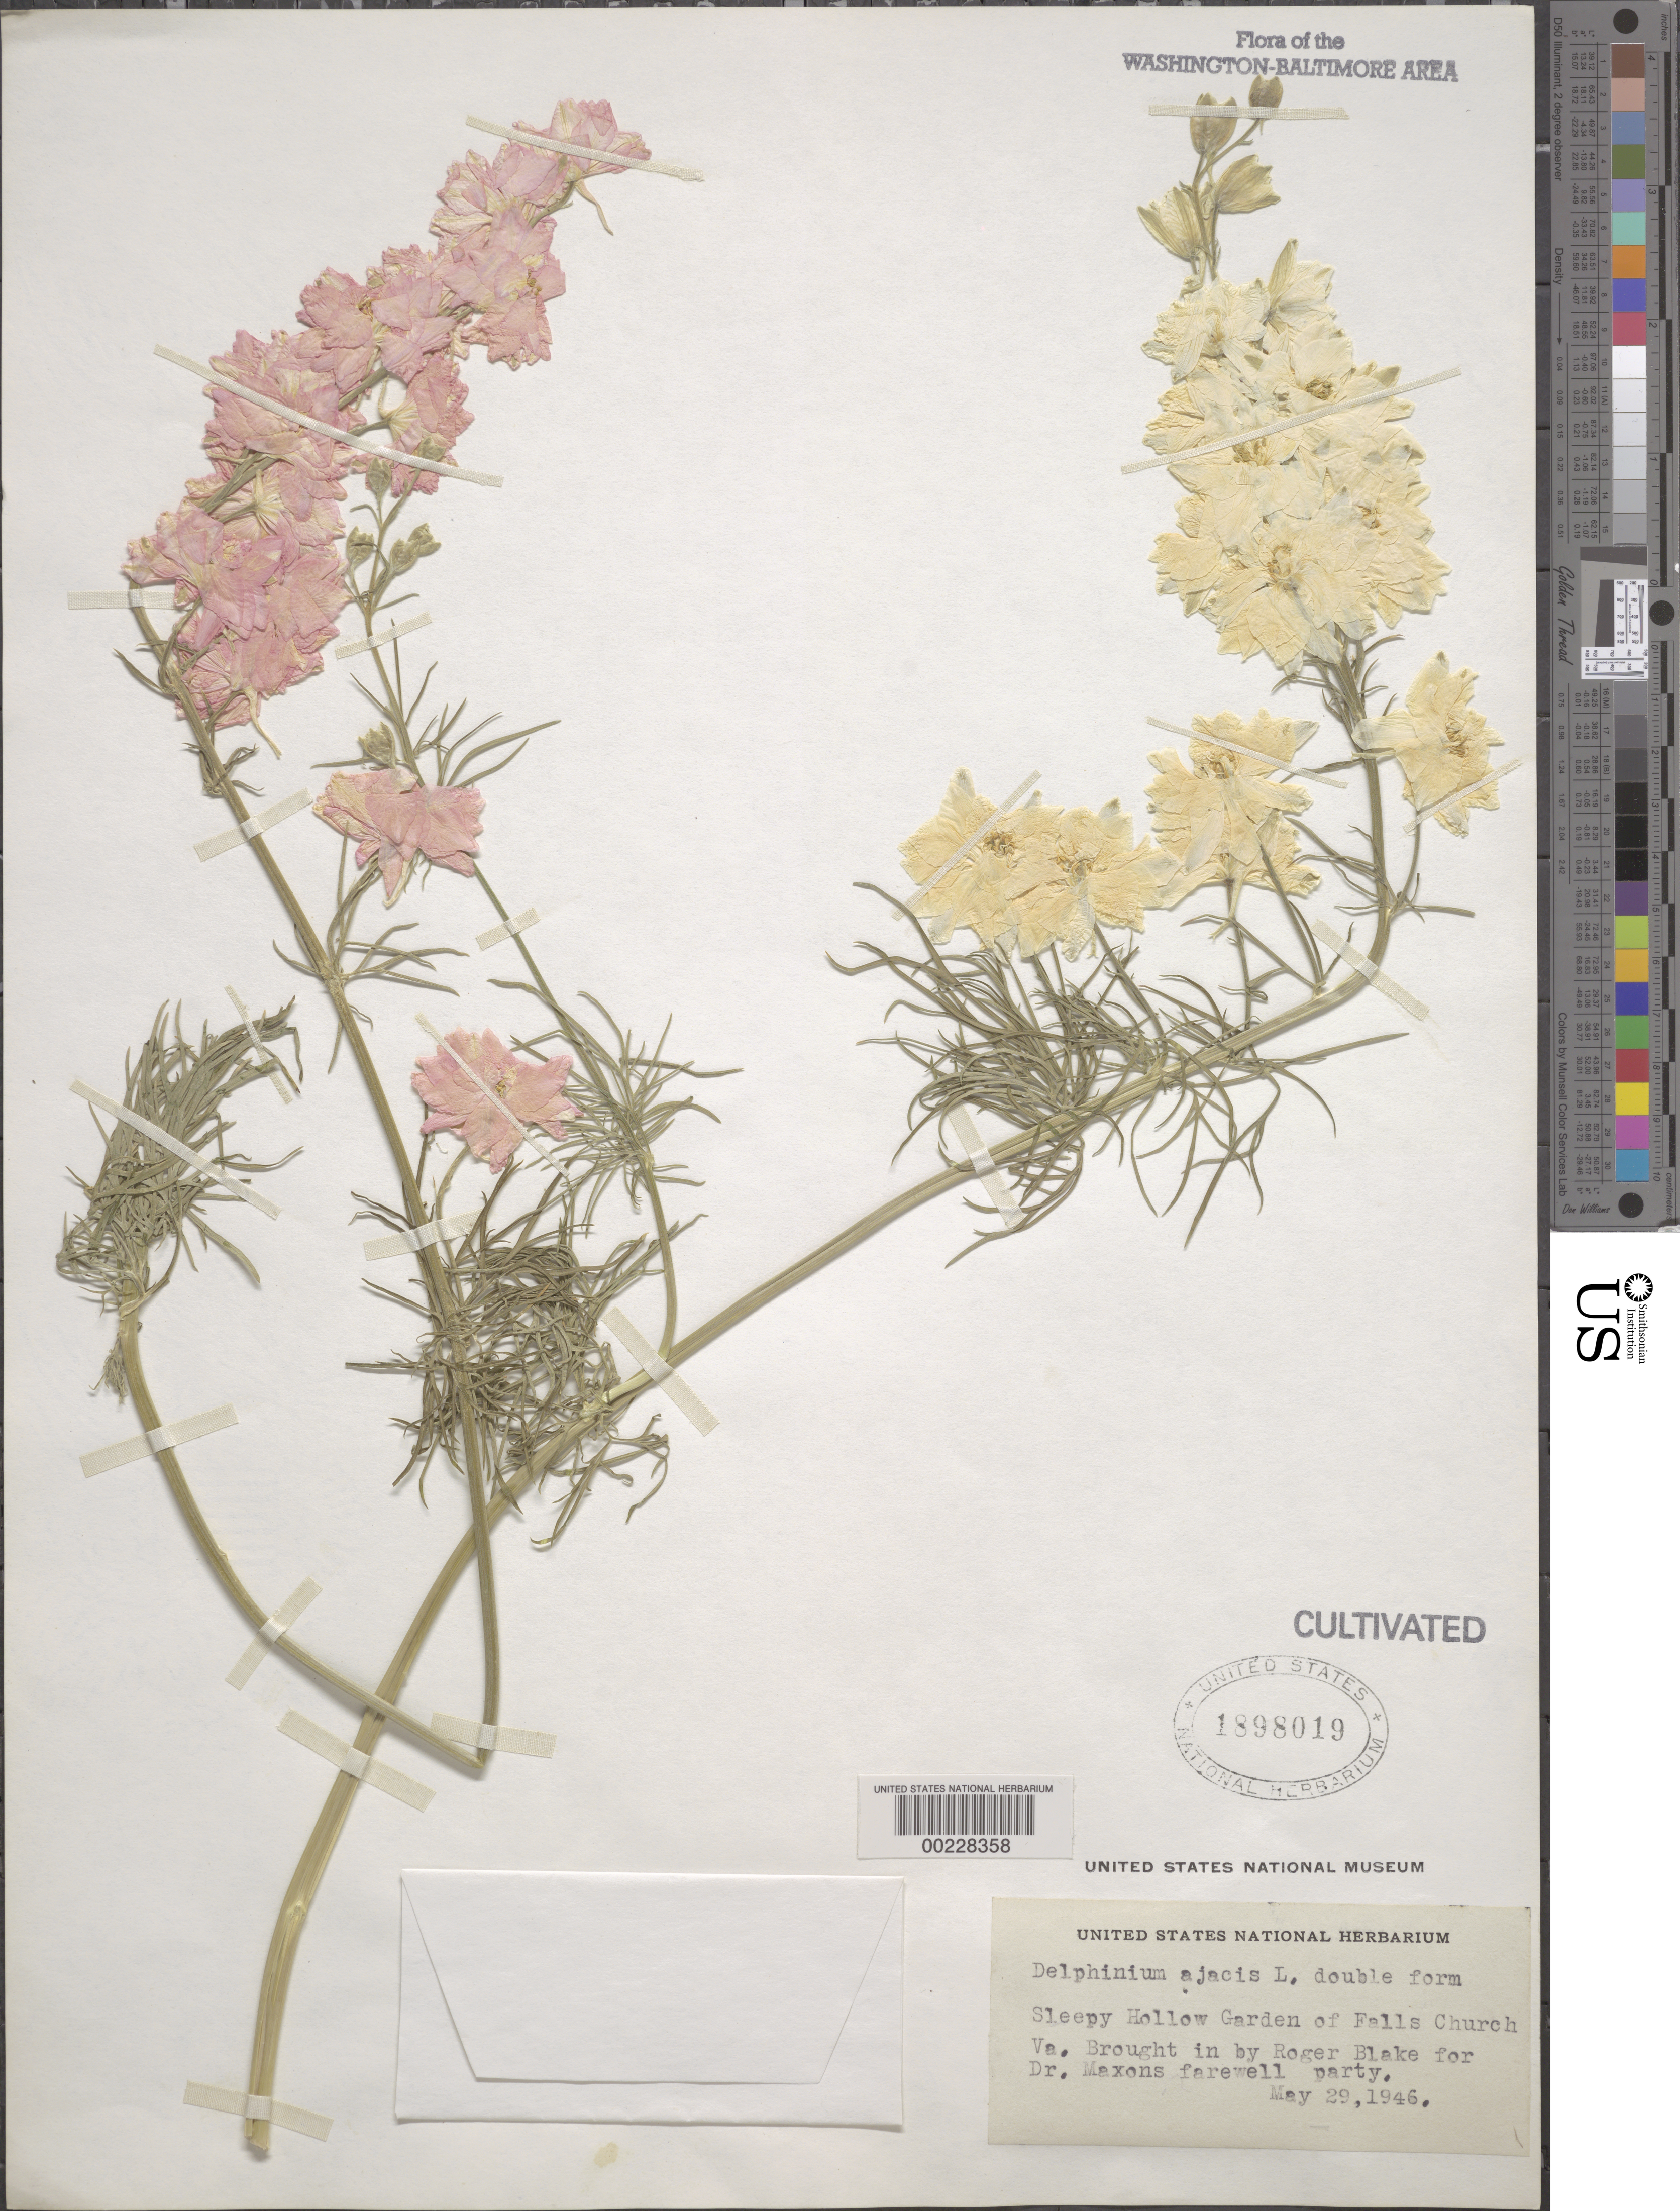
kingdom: Plantae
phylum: Tracheophyta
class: Magnoliopsida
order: Ranunculales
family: Ranunculaceae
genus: Delphinium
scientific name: Delphinium ajacis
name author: L.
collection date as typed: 29 May 1946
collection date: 1946-05-29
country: United States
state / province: Virginia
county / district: Fairfax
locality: Falls Church, Sleepy Hollow Garden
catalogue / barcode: US 1898019